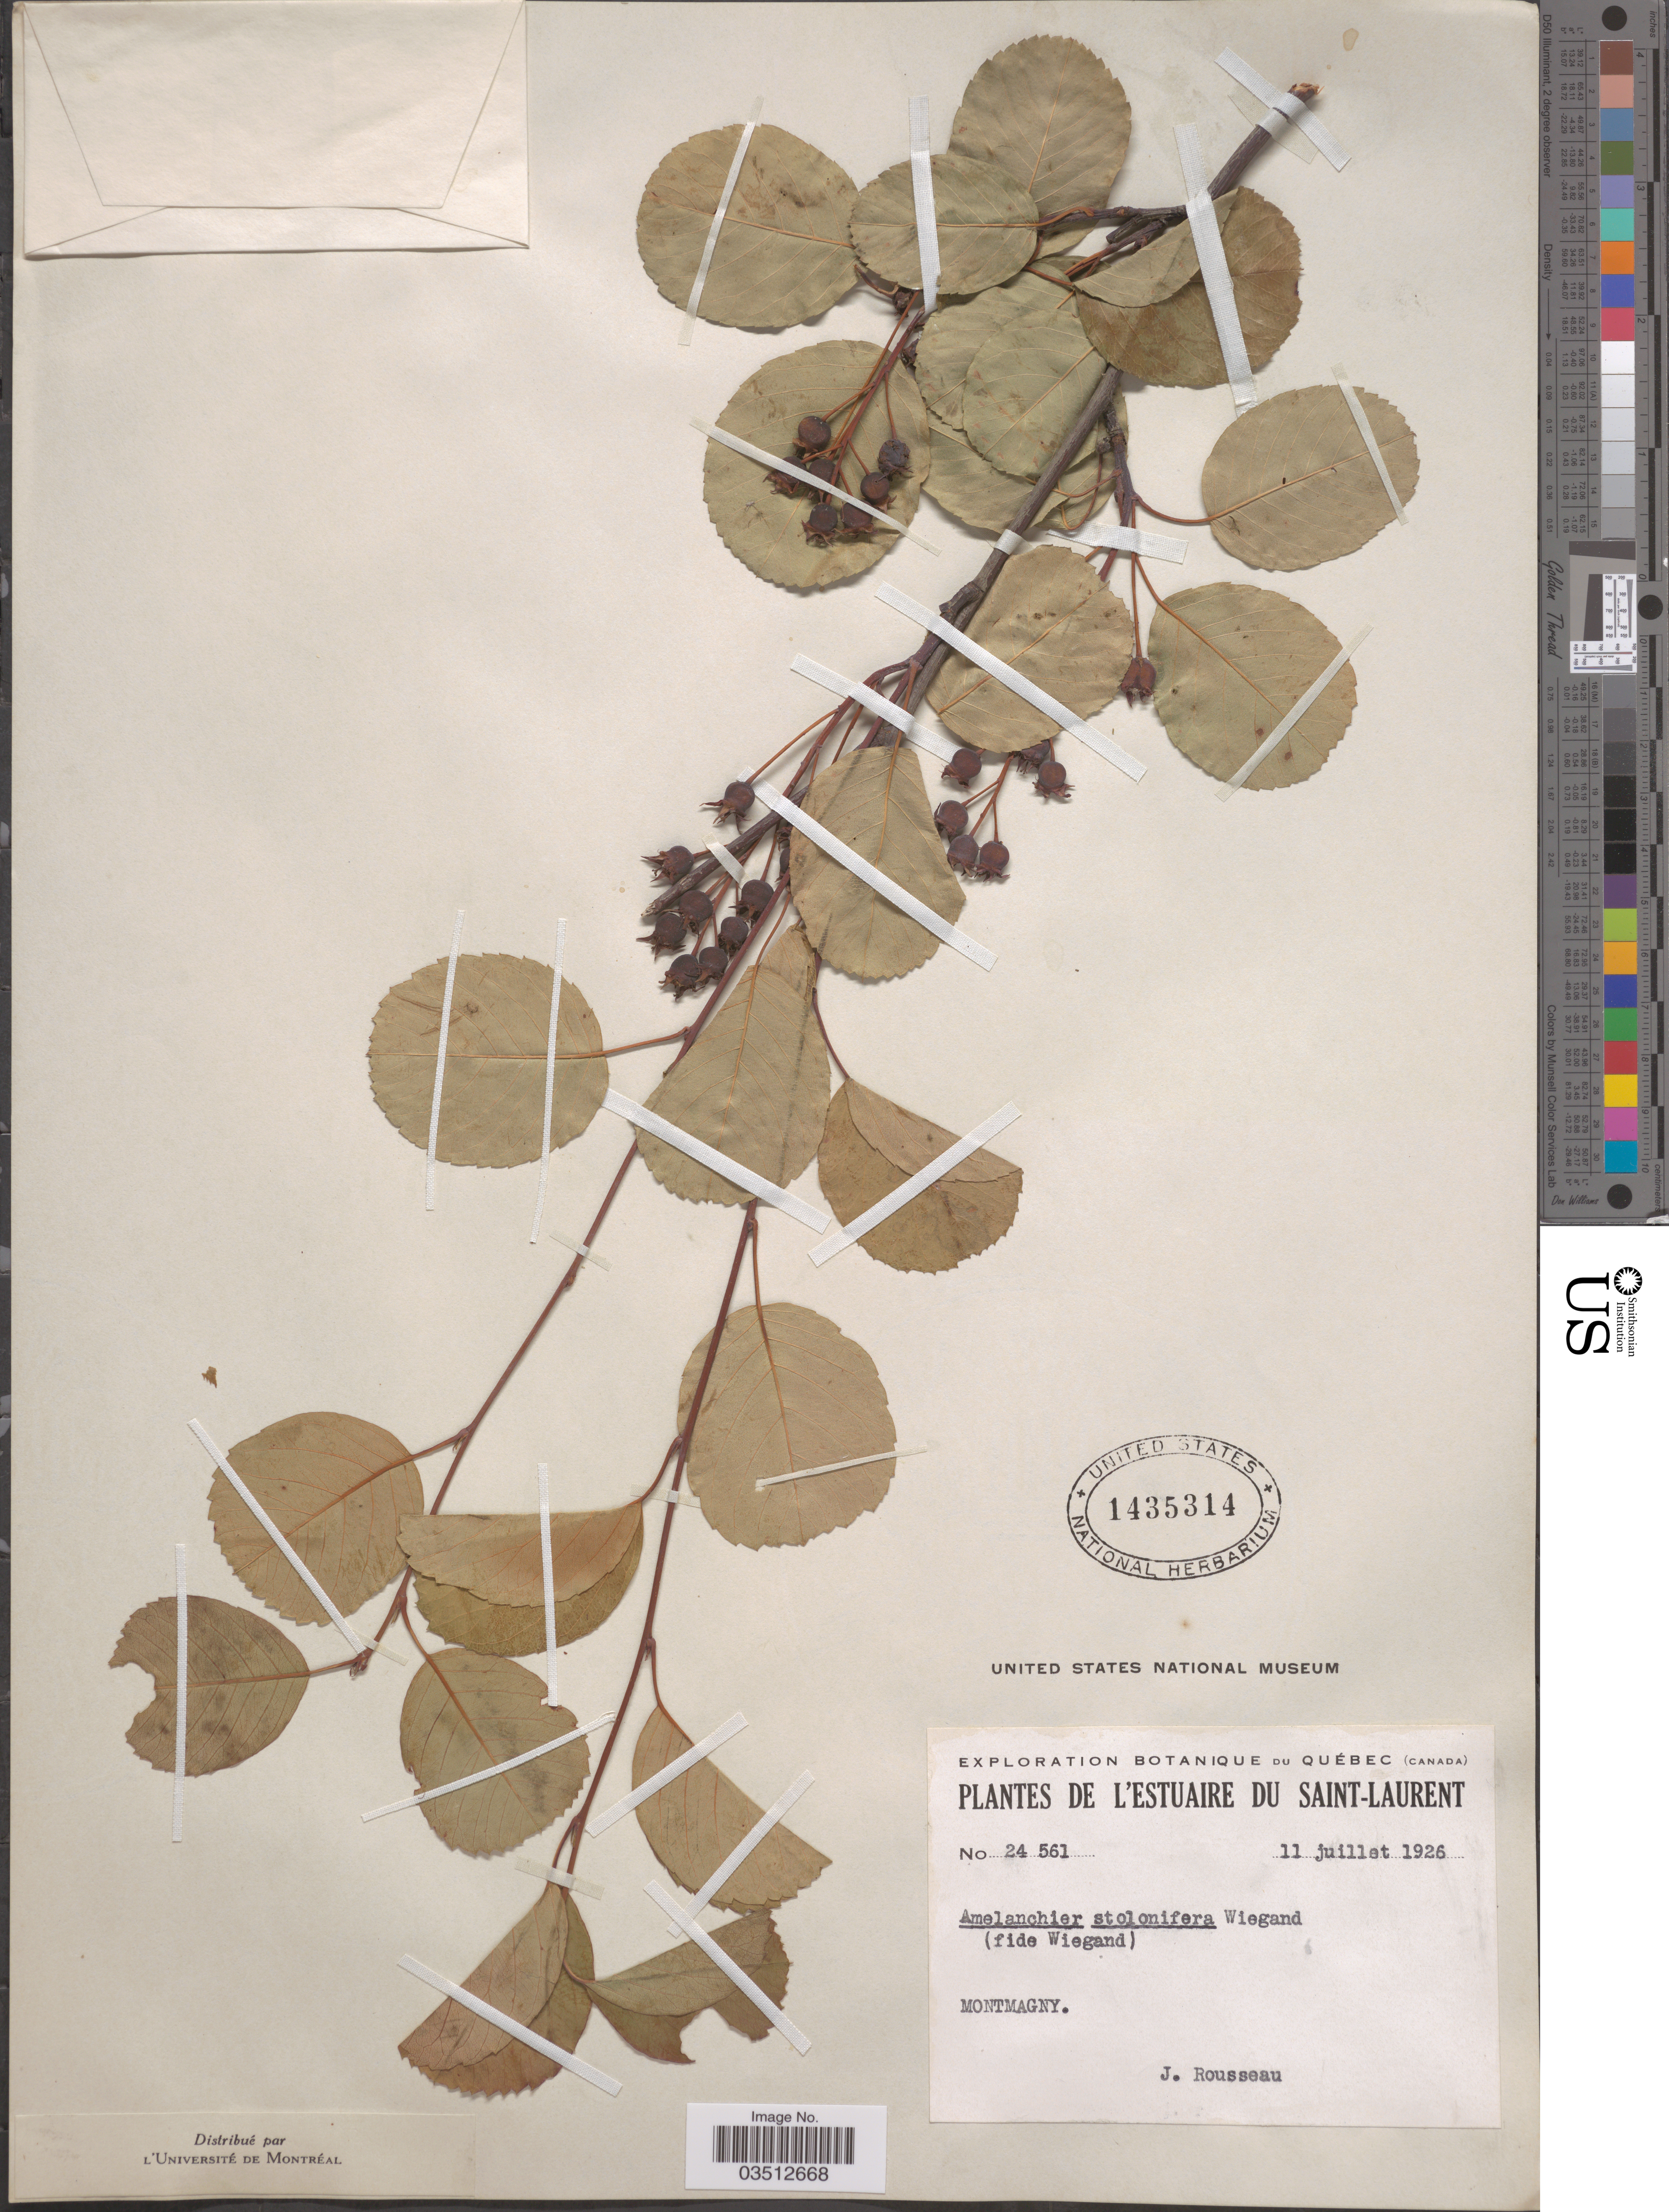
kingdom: Plantae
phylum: Tracheophyta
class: Magnoliopsida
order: Rosales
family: Rosaceae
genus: Amelanchier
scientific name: Amelanchier stolonifera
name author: Wiegand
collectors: J. Rousseau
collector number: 24 561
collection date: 1926-07-11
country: Canada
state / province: Quebec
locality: Estuaire du Saint-Laurent. Montmagny.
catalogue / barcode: US 1435314